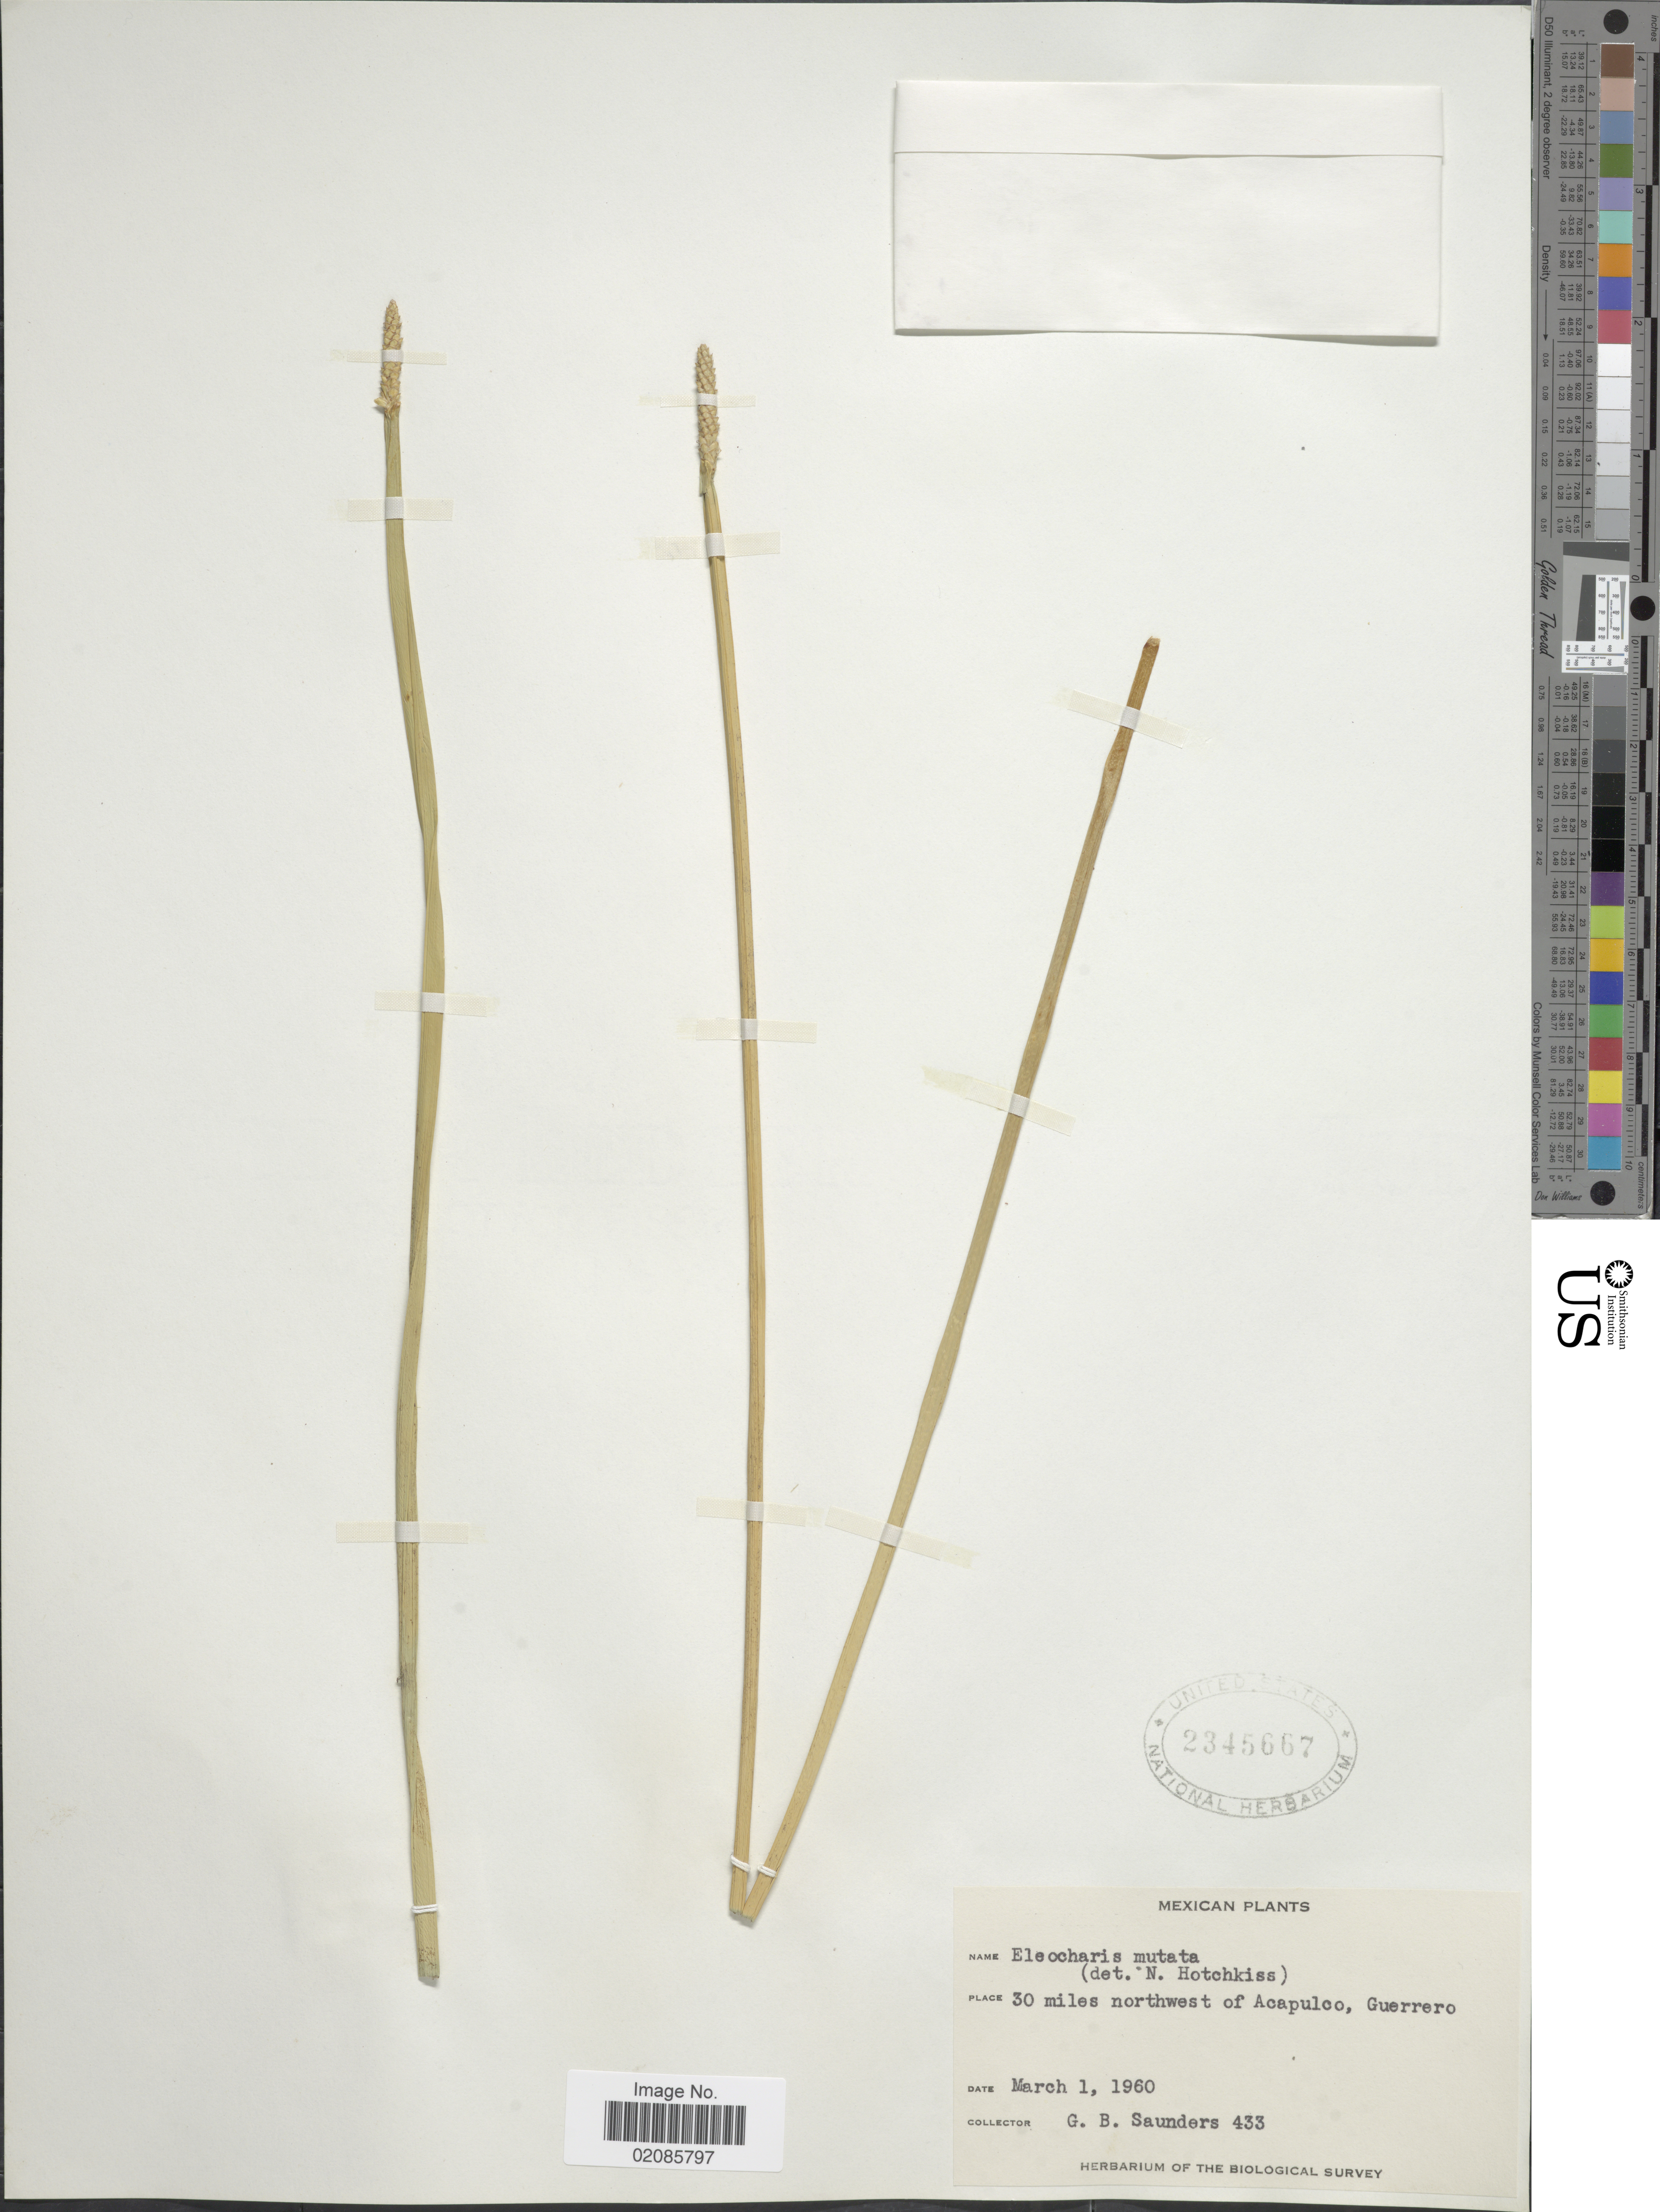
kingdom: Plantae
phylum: Tracheophyta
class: Liliopsida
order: Poales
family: Cyperaceae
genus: Eleocharis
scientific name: Eleocharis mutata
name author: (L.) Roem. & Schult.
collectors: G. B. Saunders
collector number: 433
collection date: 1960-03-01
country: Mexico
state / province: Guerrero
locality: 30 miles northwest of Acapulco, Guerrero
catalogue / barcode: US 2345667